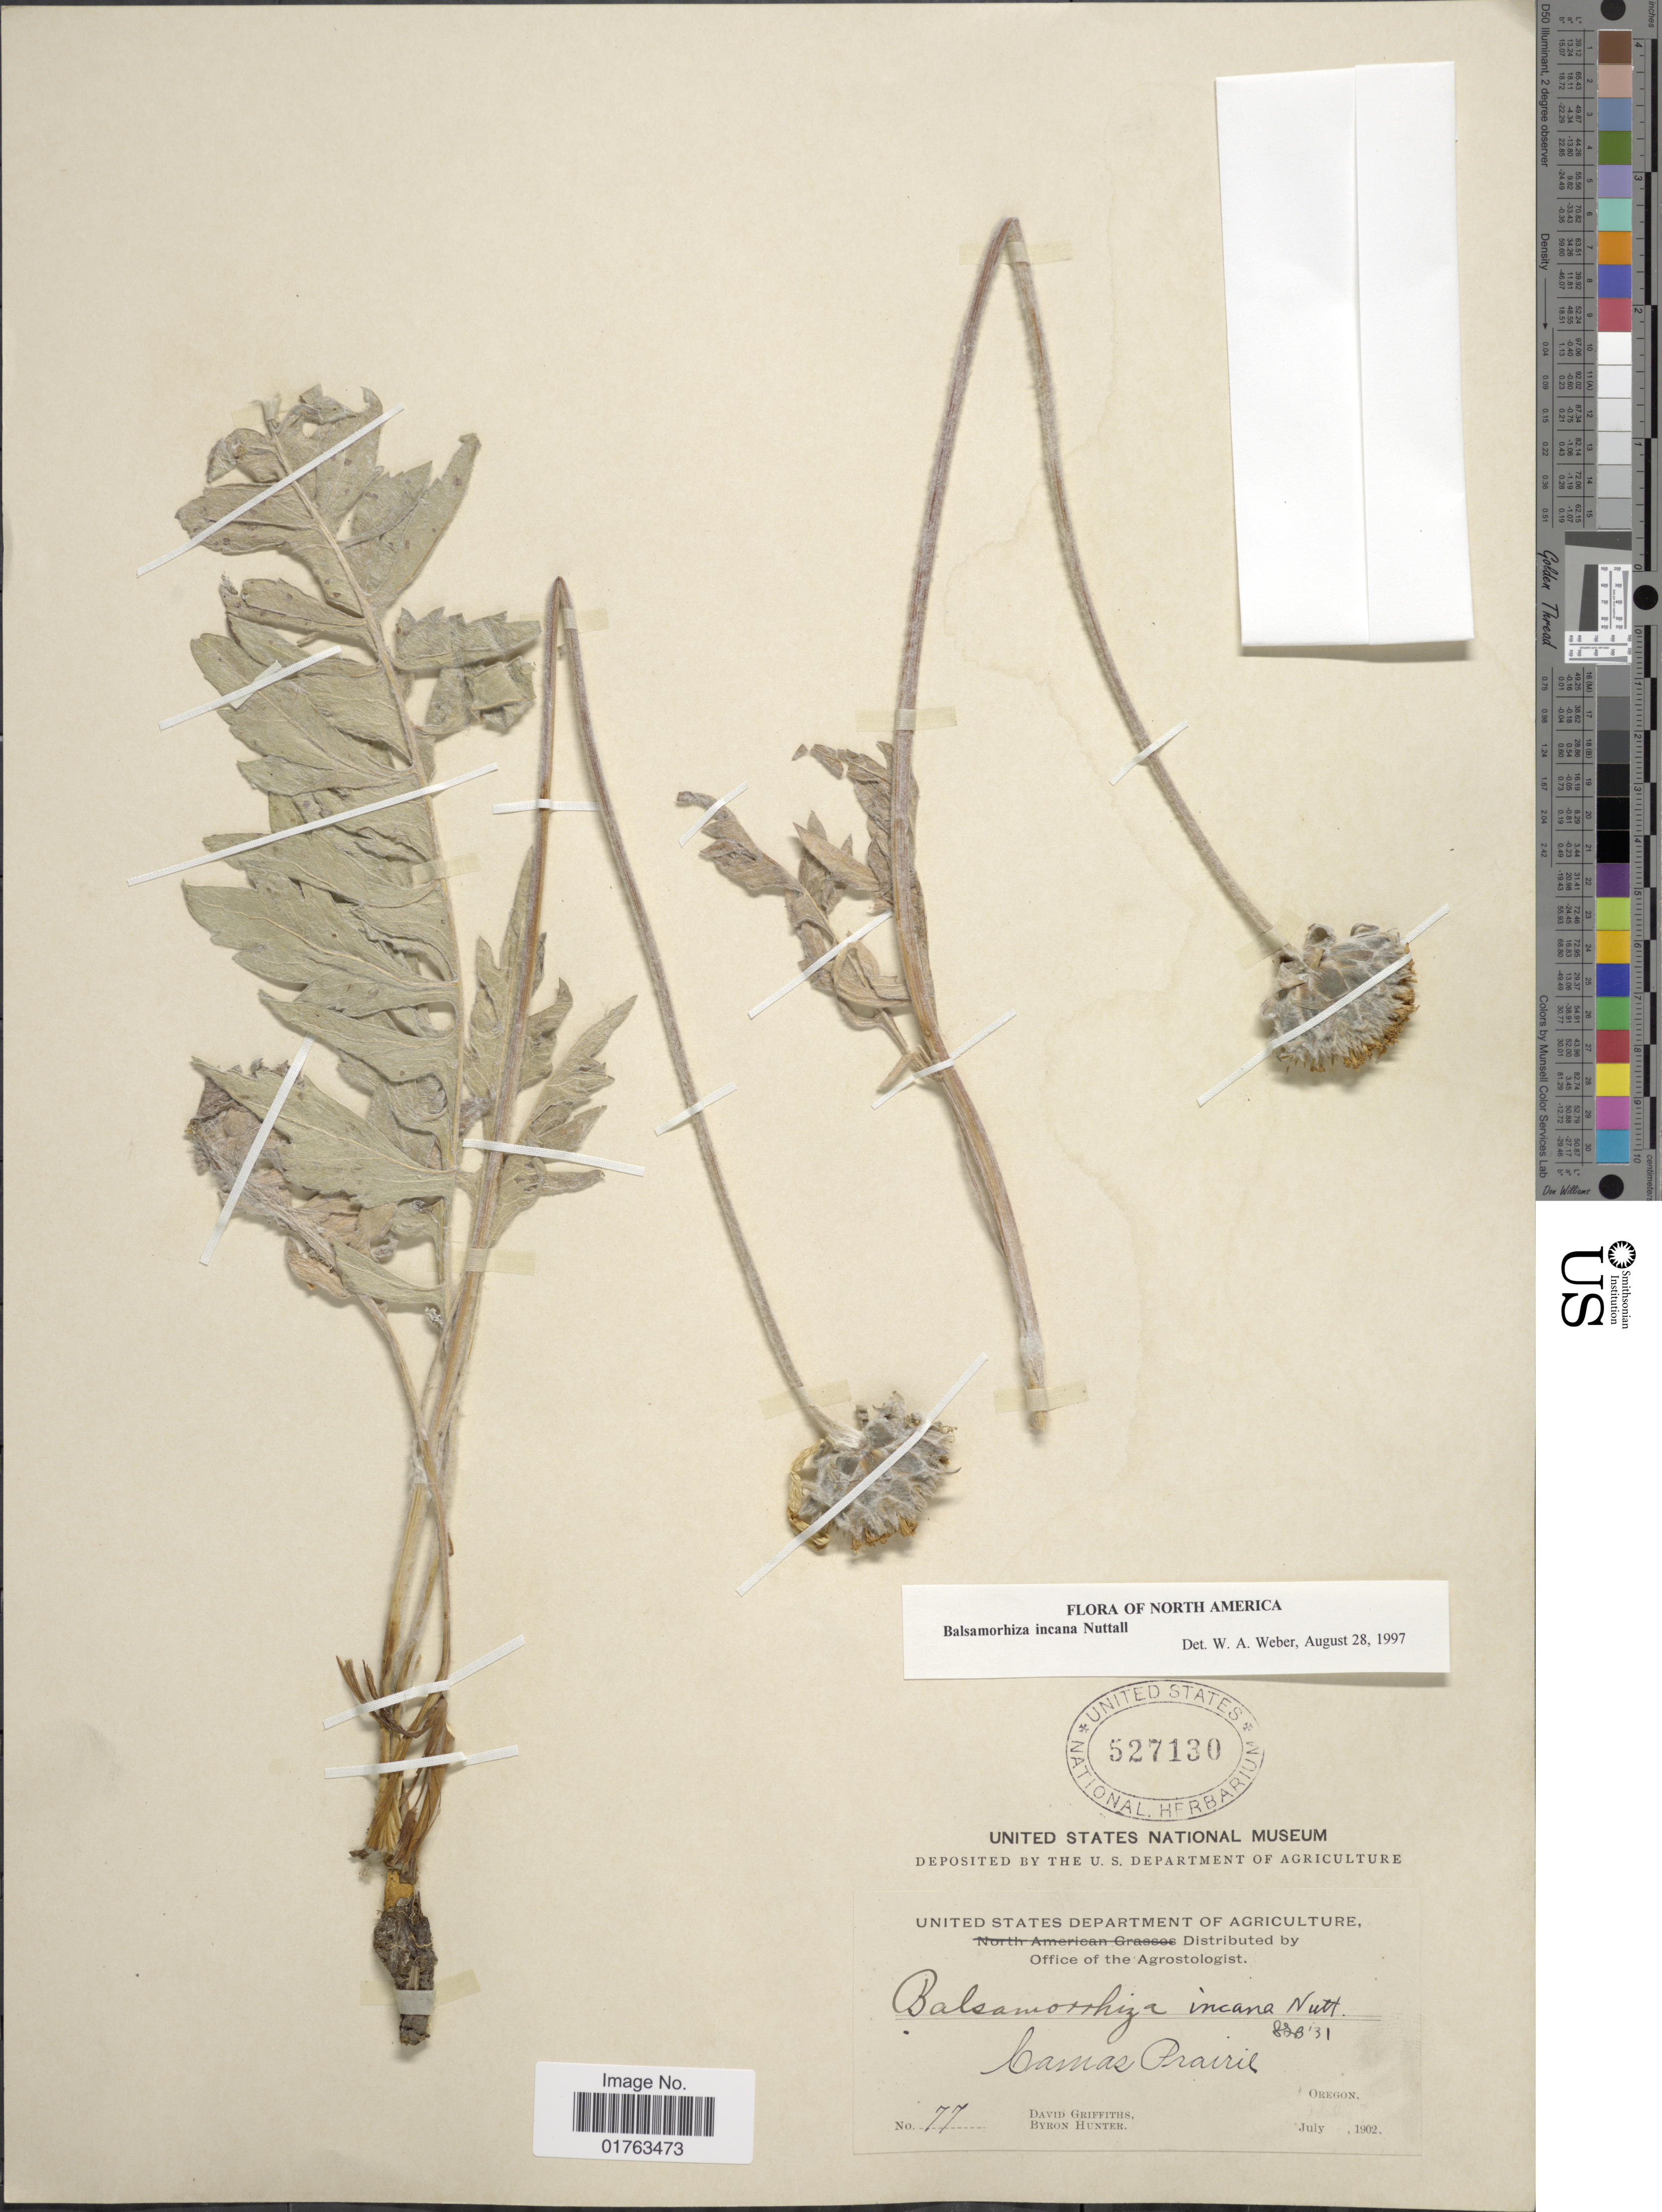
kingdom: Plantae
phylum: Tracheophyta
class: Magnoliopsida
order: Asterales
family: Asteraceae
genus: Balsamorhiza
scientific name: Balsamorhiza incana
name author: Nutt.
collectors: D. Griffith & B. Hunter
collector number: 77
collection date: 1902-07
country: United States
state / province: Oregon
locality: Camas Prairie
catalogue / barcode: US 527130